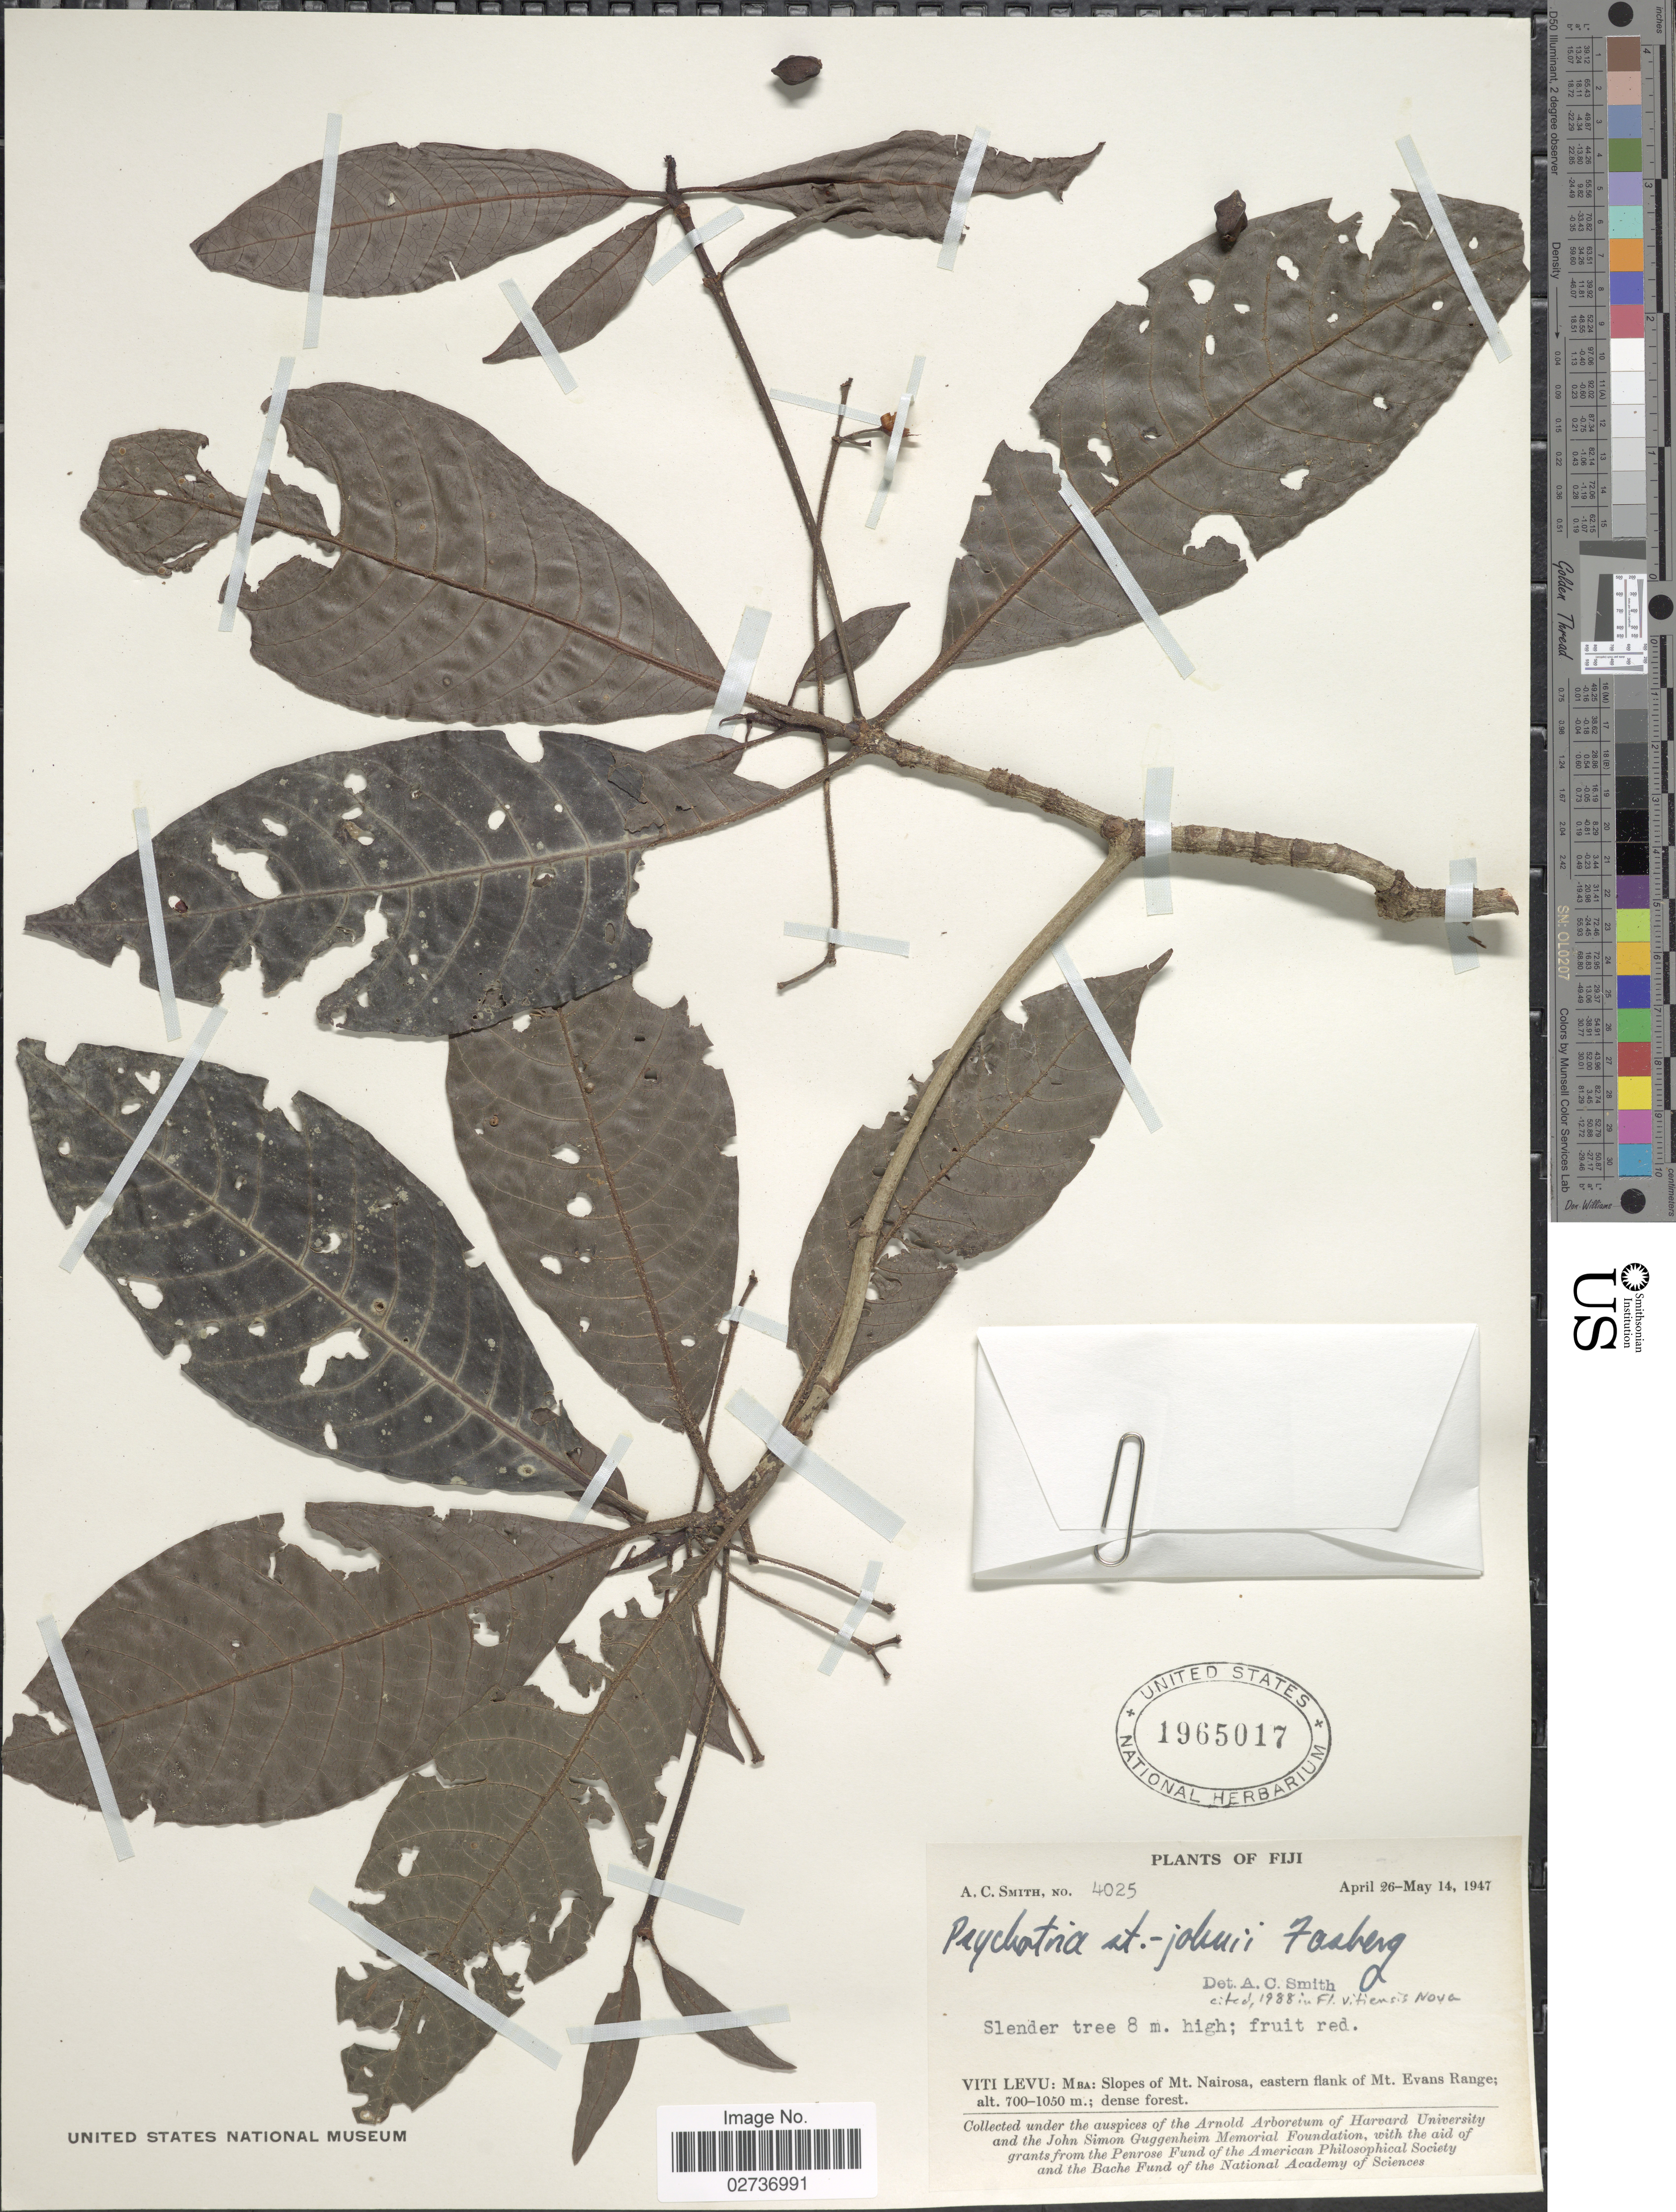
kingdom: Plantae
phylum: Tracheophyta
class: Magnoliopsida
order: Gentianales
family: Rubiaceae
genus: Psychotria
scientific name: Psychotria st.-johnii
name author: Fosberg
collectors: A. C. Smith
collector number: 4025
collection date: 1947-04-26/1947-05-14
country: Fiji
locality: Viti Levu: Mba: Slopes of Mt. Nairosa, eastern flank of Mt. Evans Range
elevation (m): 700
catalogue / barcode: US 1965017